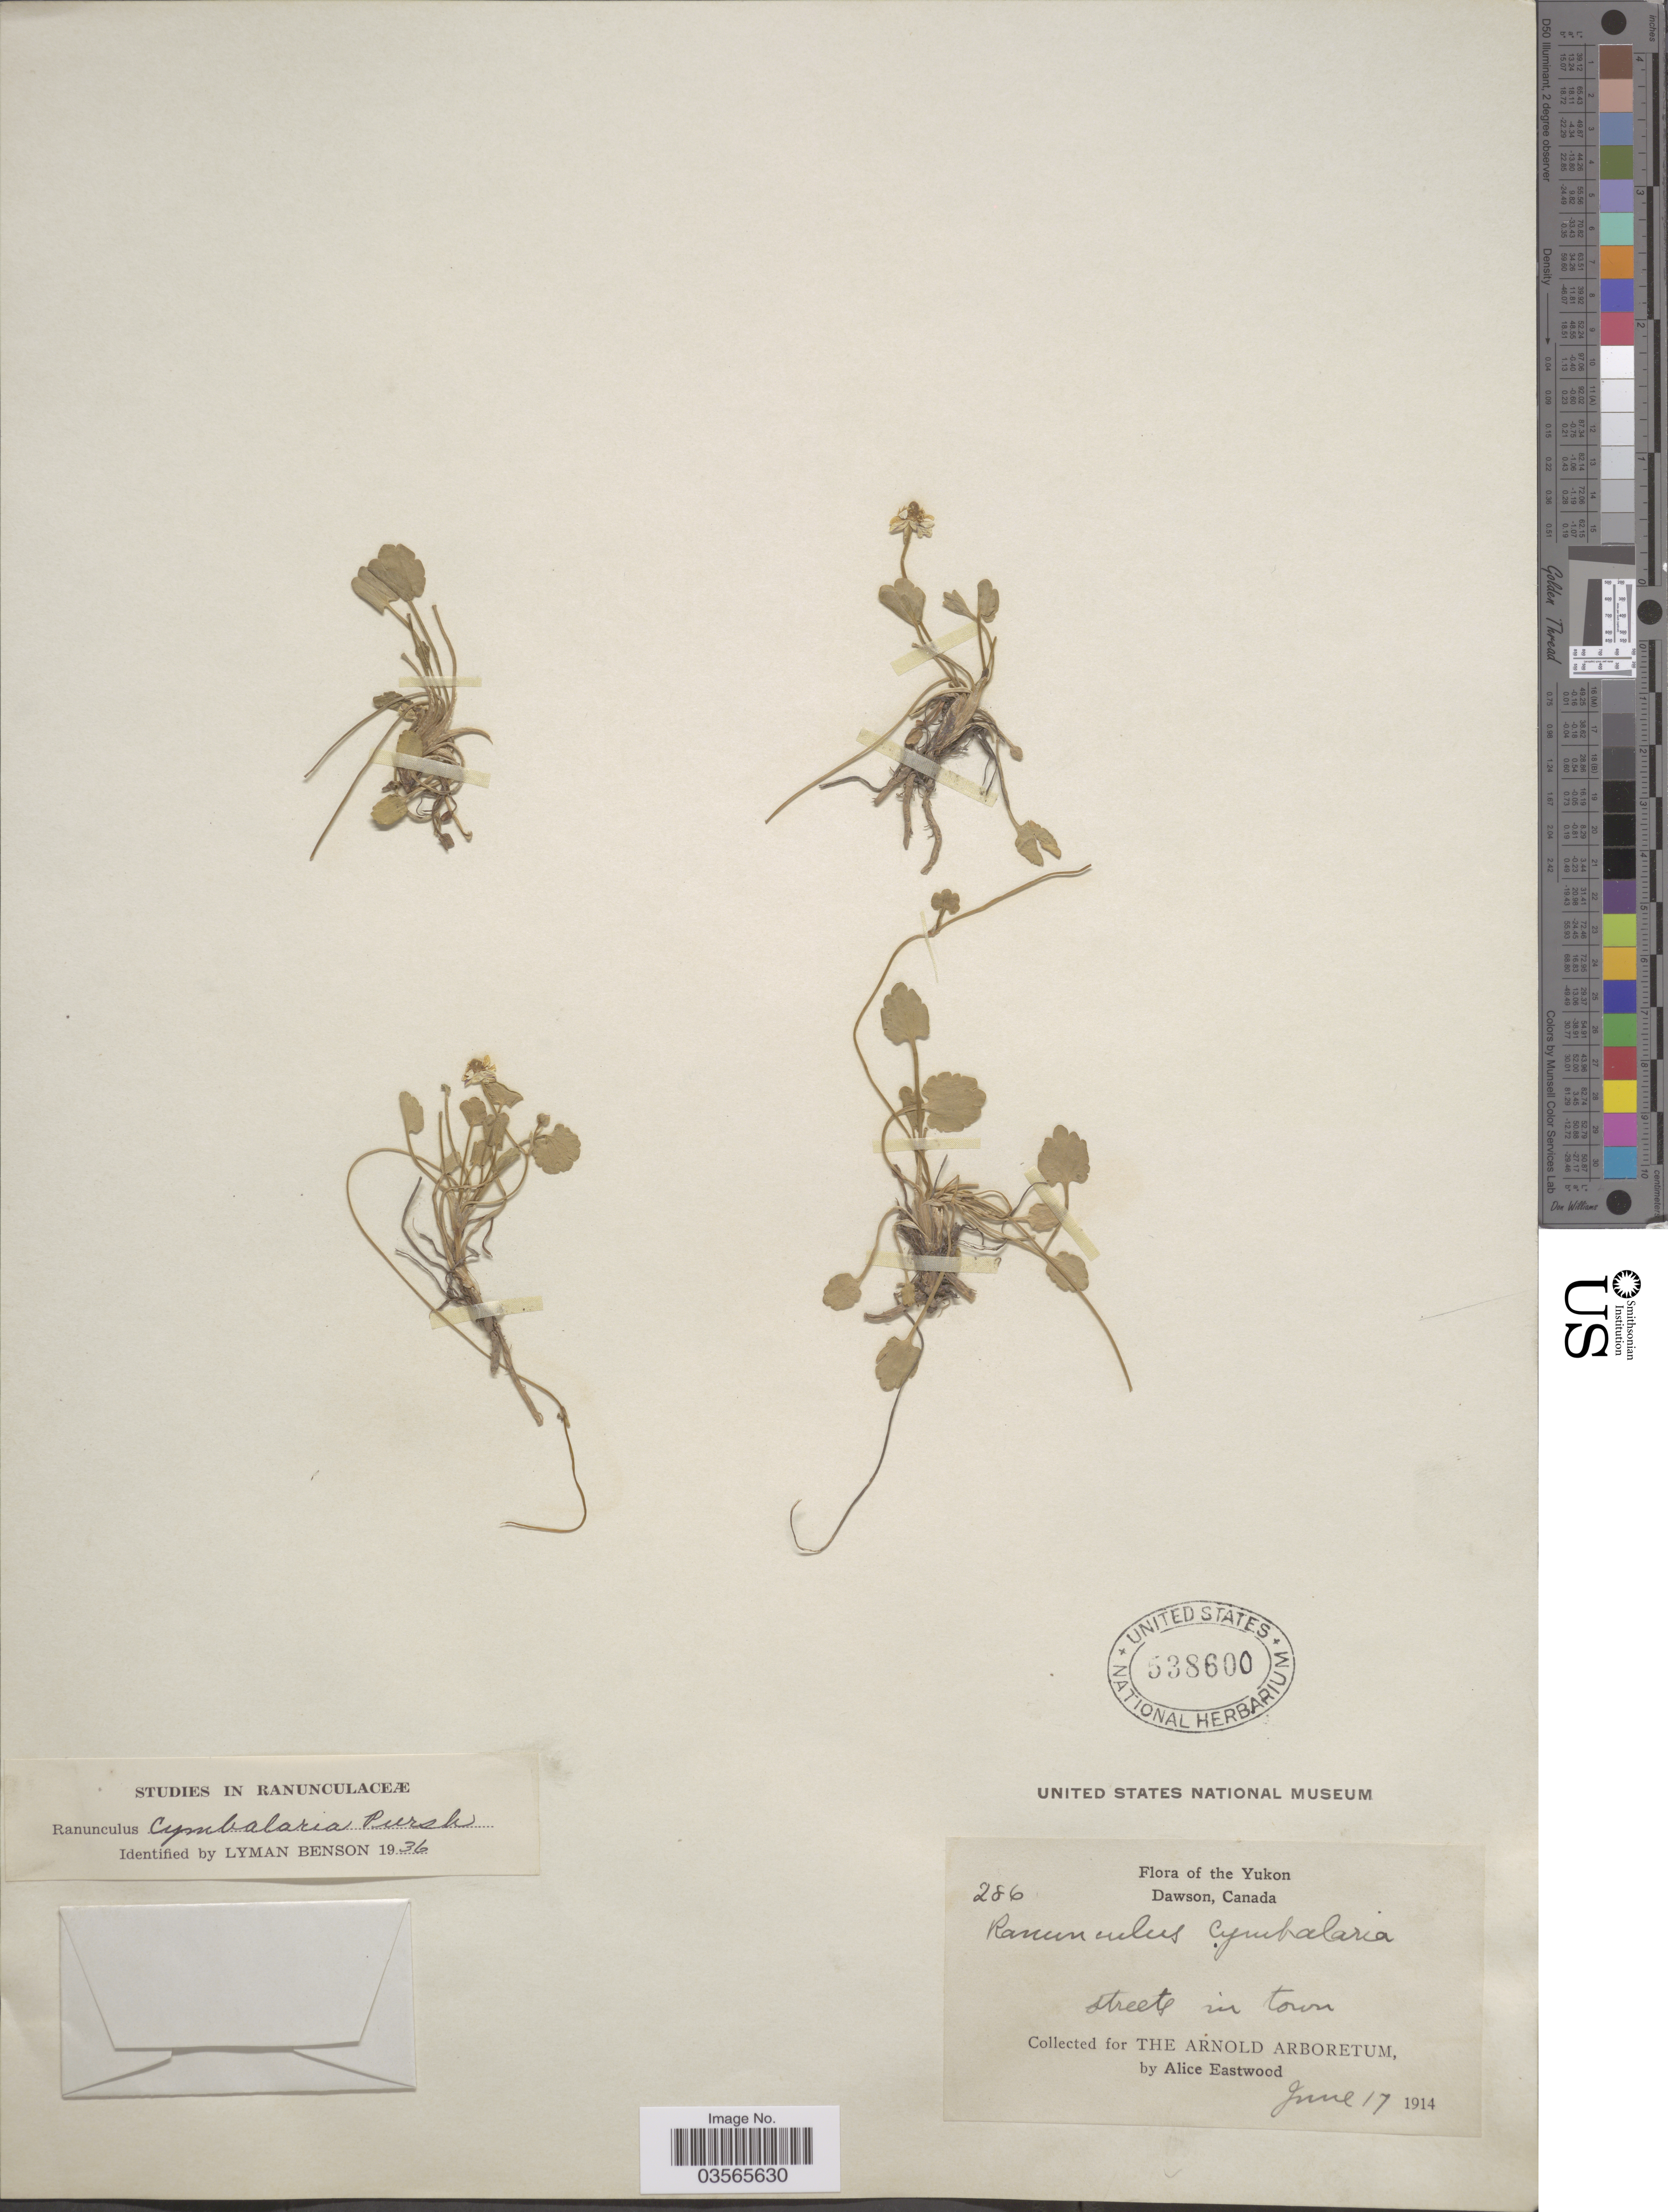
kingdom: Plantae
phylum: Tracheophyta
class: Magnoliopsida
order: Ranunculales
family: Ranunculaceae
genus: Halerpestes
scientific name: Halerpestes cymbalaria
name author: (Pursh) Greene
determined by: Strong, M. T., (US), Smithsonian Institution - National Museum of Natural History (UNITED STATES)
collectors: A. Eastwood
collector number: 286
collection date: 1914-06-17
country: Canada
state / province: Yukon Territory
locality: The Yukon. Dawson, Canada. Streets in town.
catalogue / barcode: US 538600